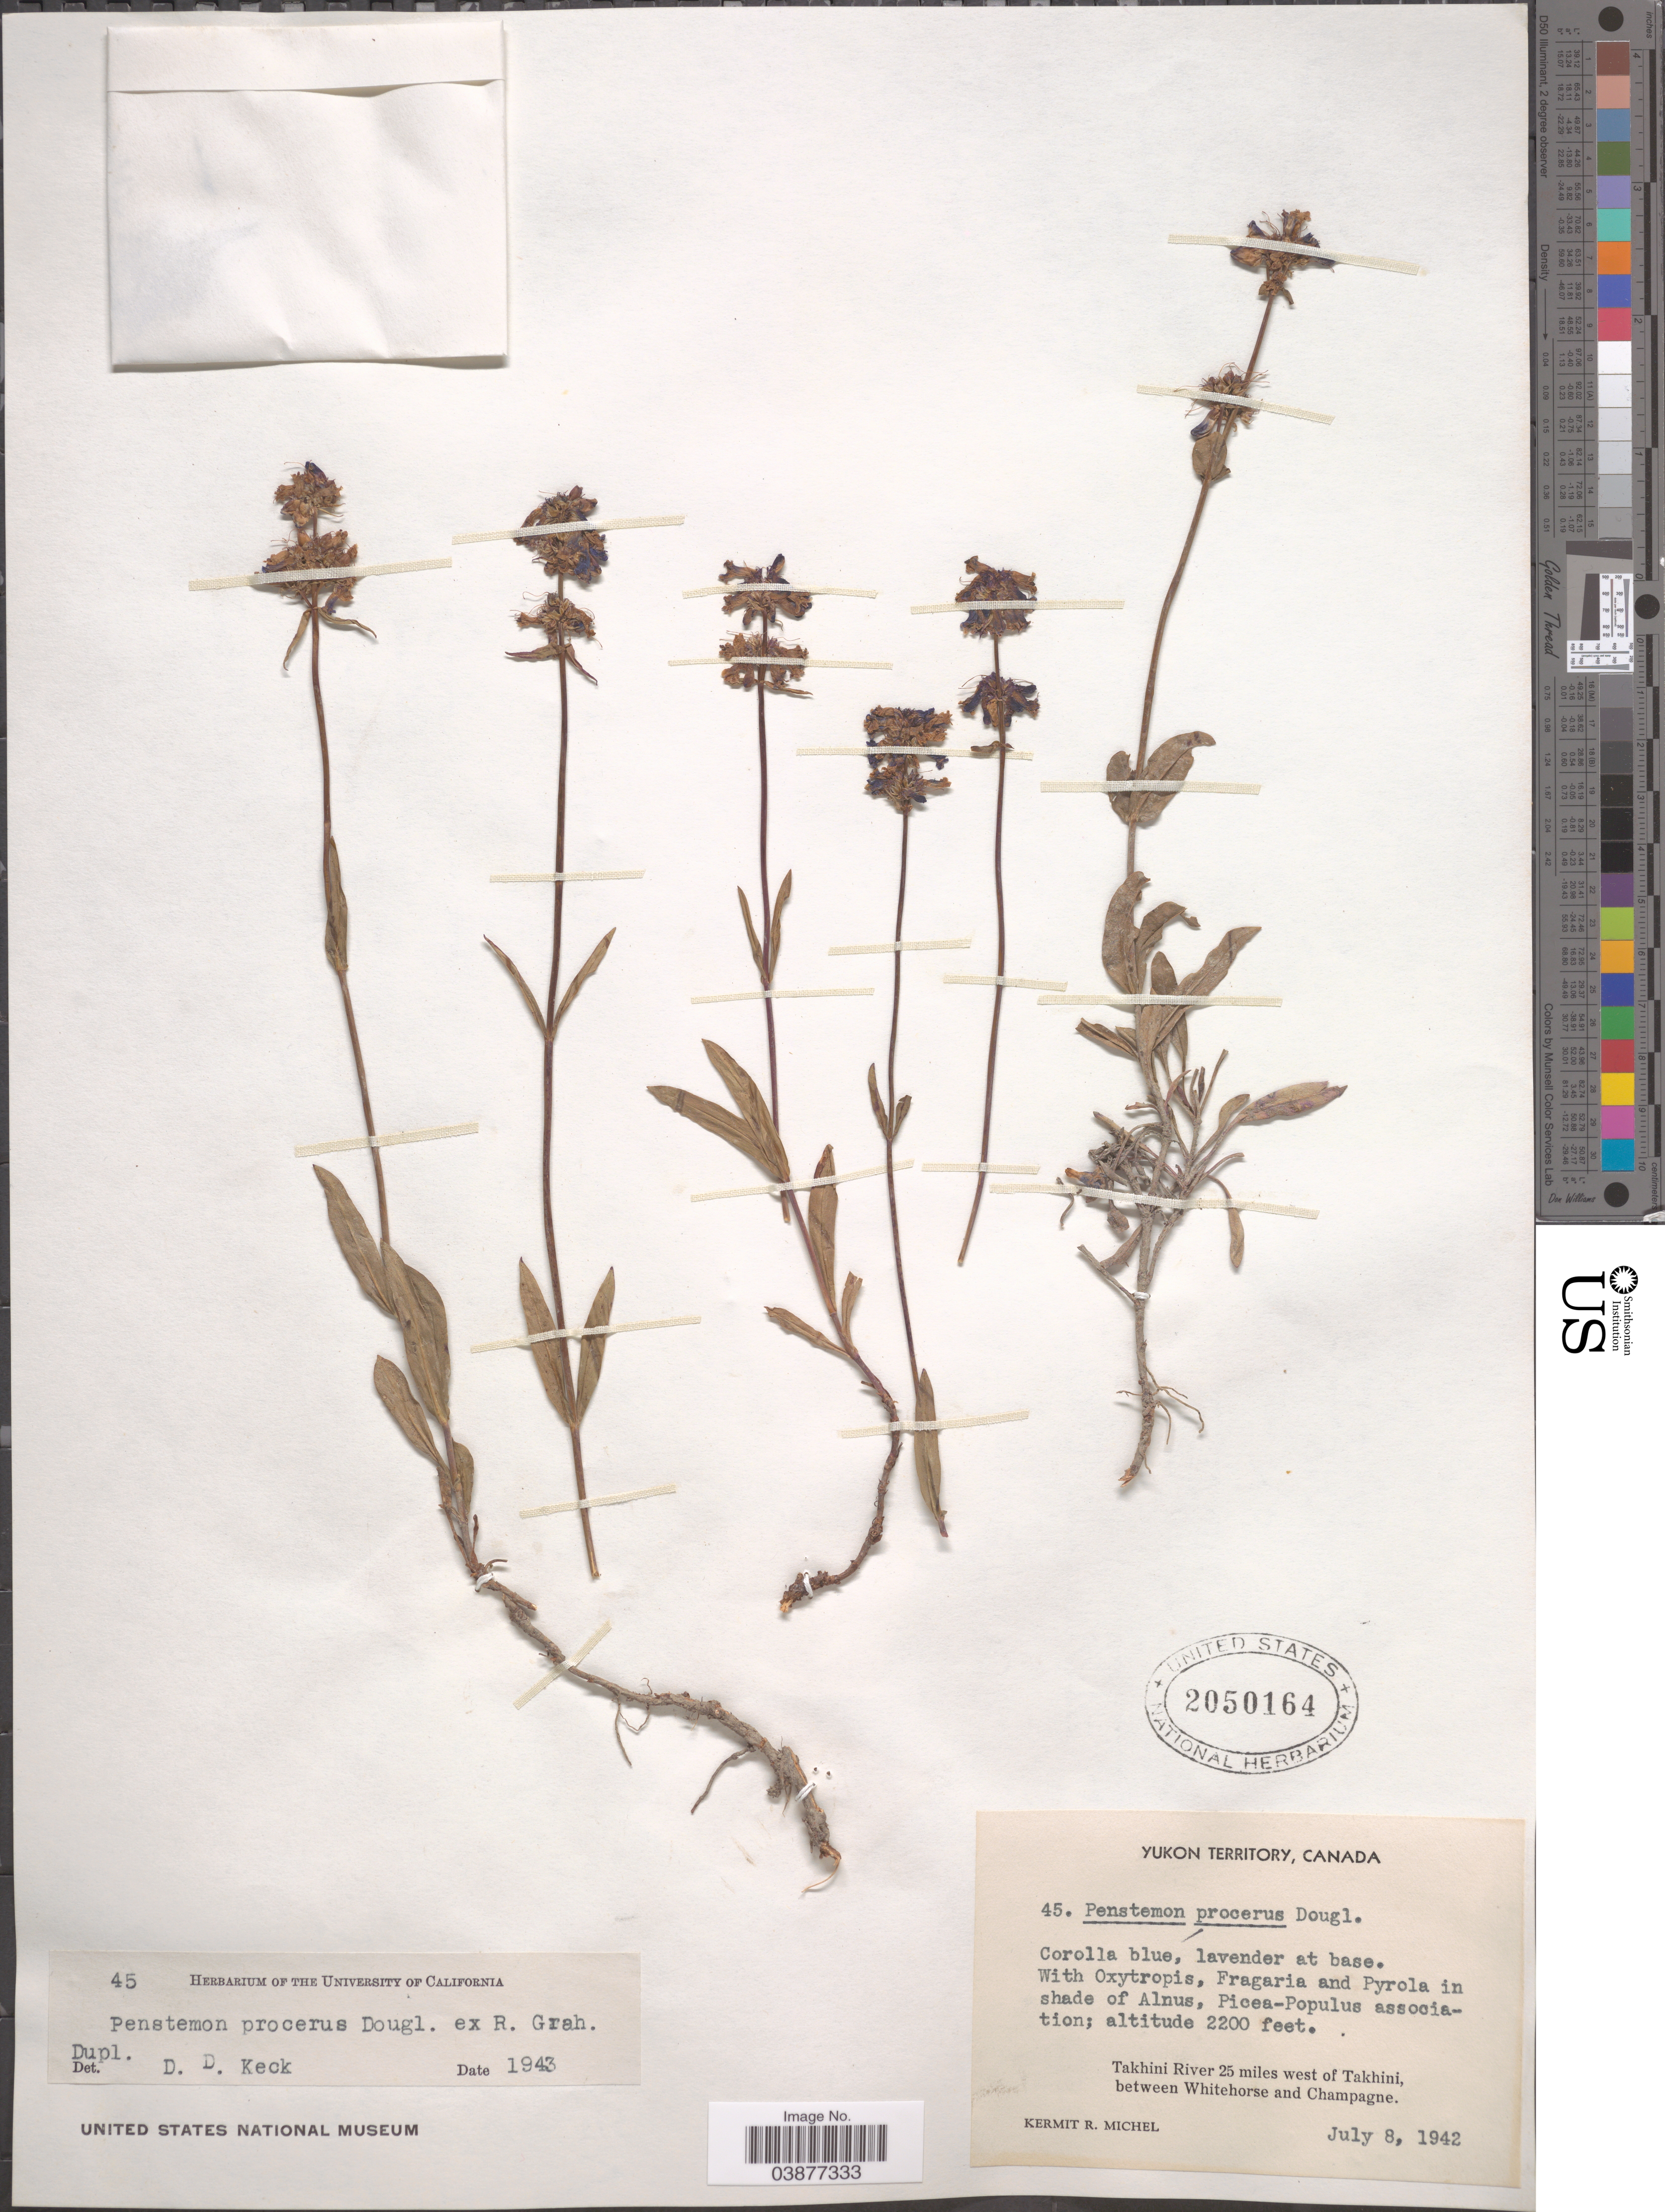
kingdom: Plantae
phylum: Tracheophyta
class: Magnoliopsida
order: Lamiales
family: Plantaginaceae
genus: Penstemon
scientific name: Penstemon procerus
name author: Douglas ex Graham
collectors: K. Michel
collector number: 45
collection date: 1942-07-08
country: Canada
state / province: Yukon Territory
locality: Takhini River 25 miles west of Takhini, between Whitehorse and Champagne.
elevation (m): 671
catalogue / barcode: US 2050164